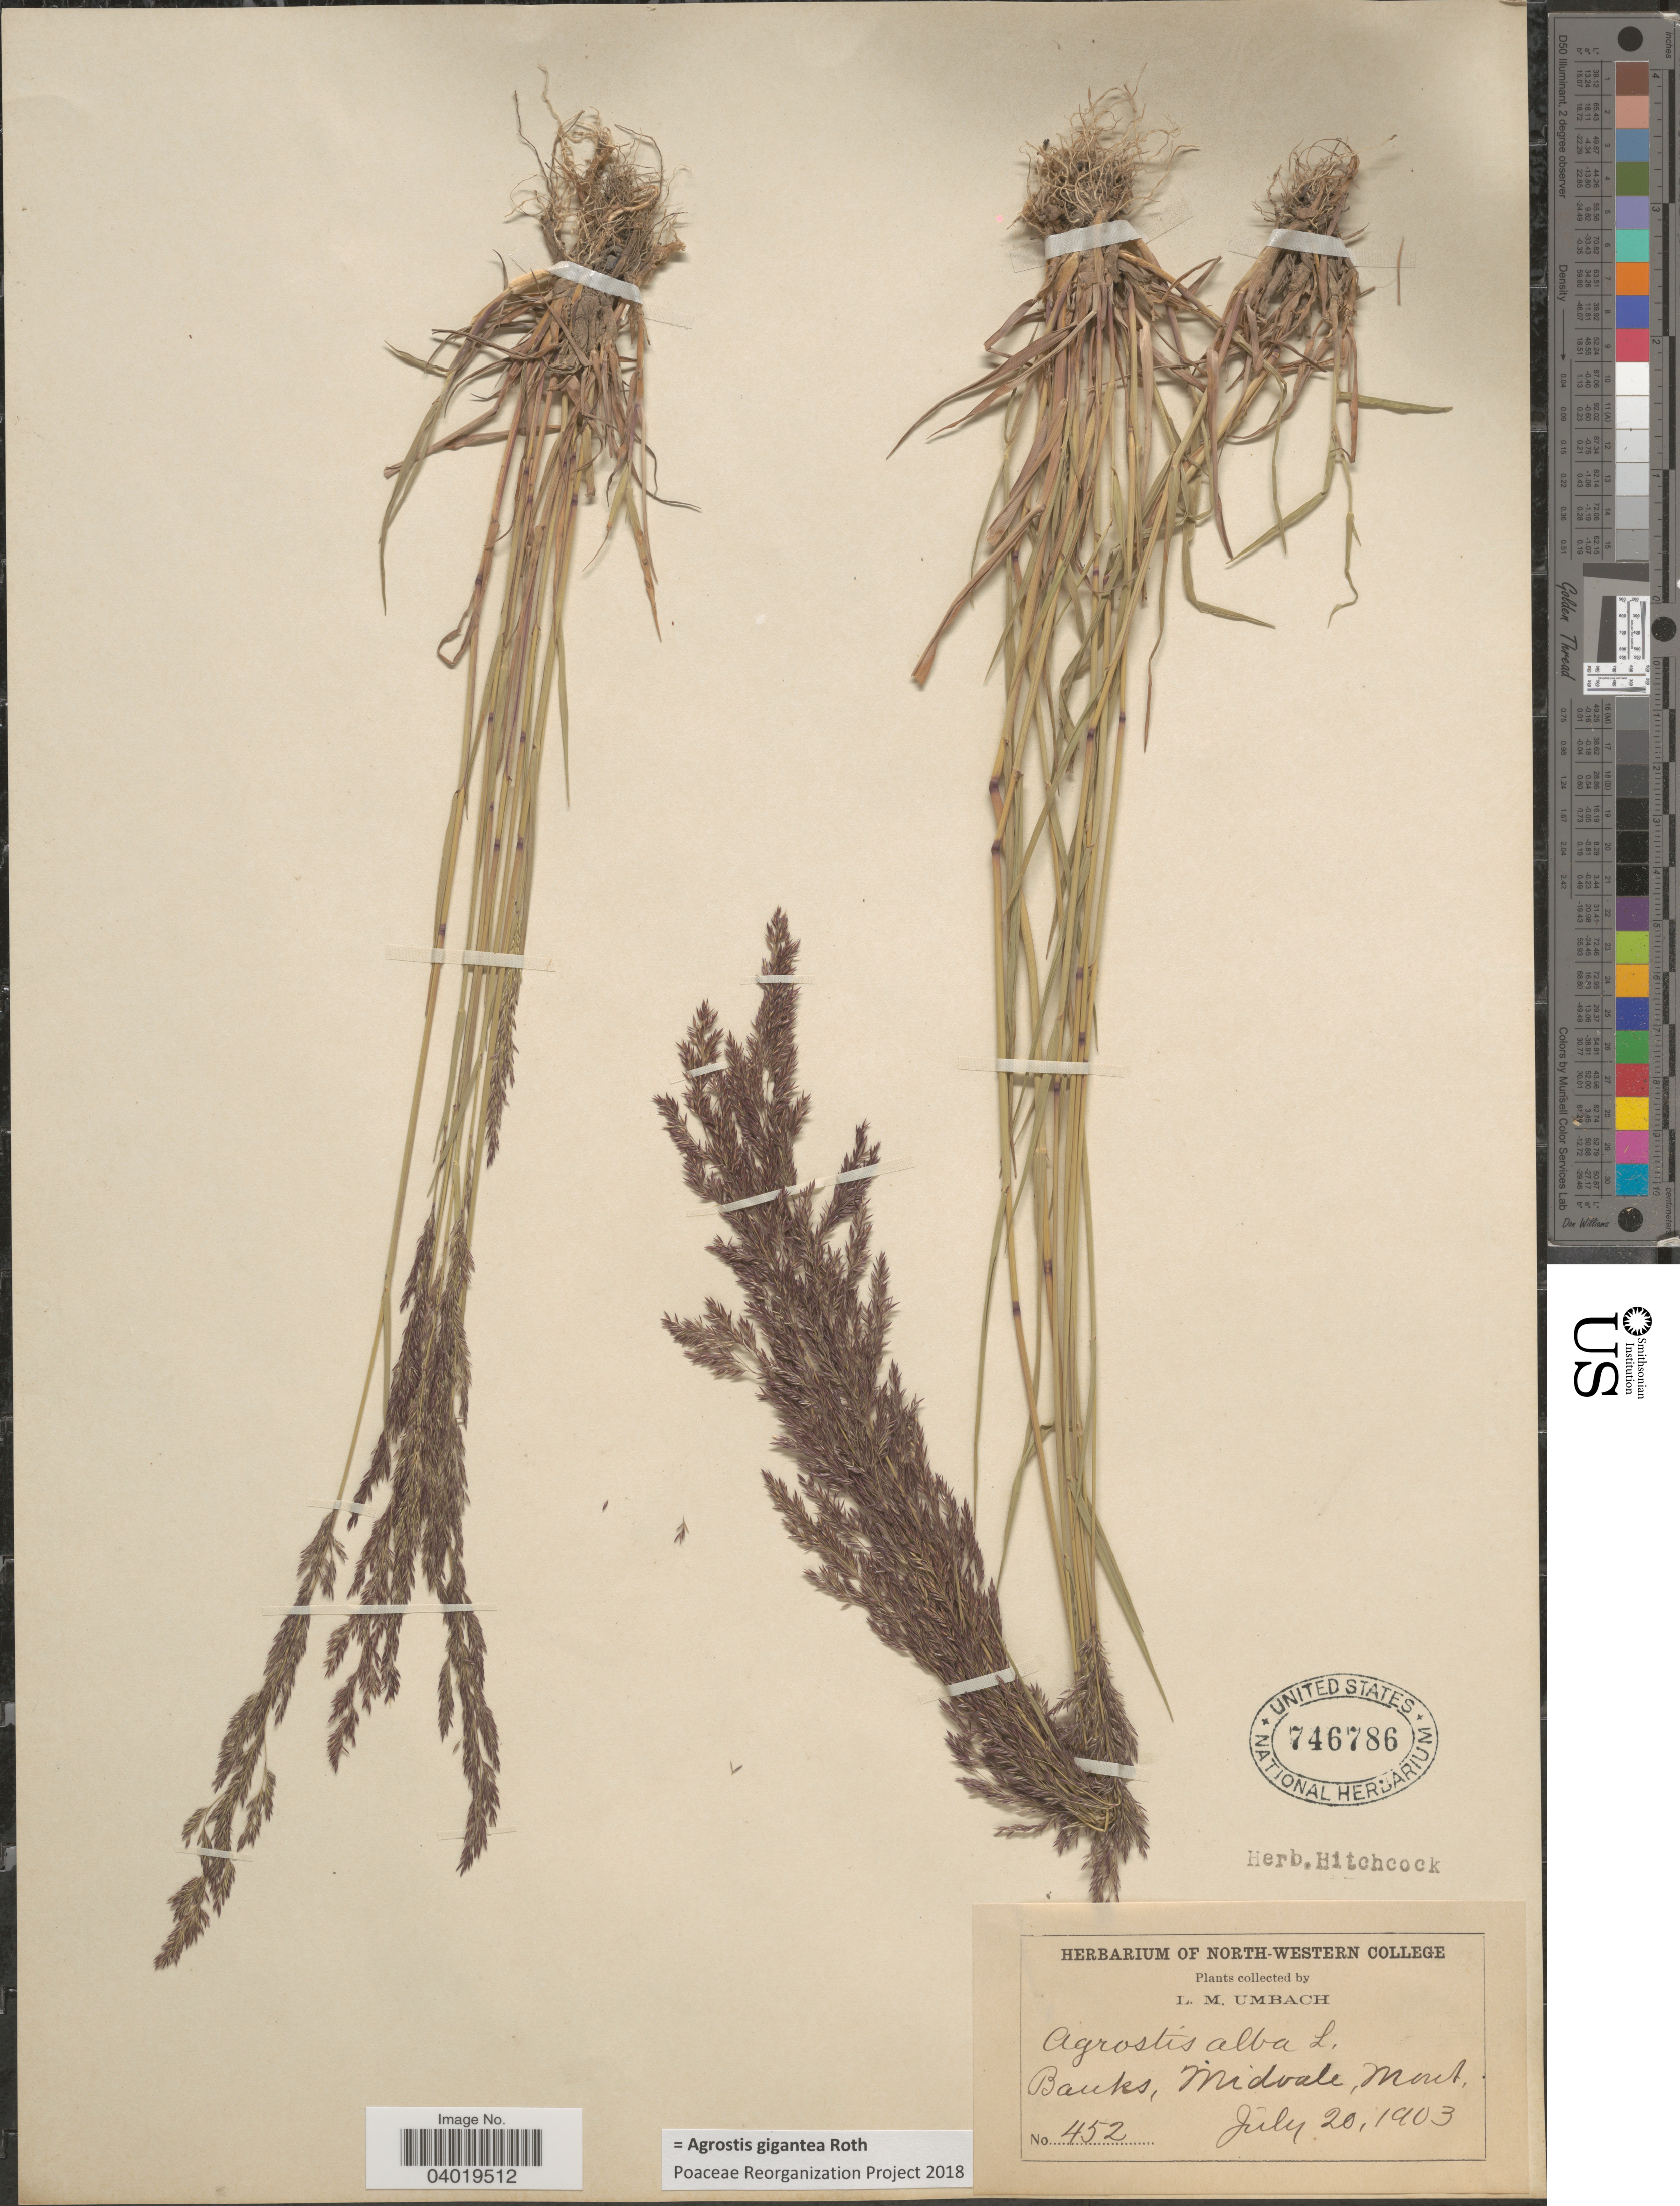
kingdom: Plantae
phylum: Tracheophyta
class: Liliopsida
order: Poales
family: Poaceae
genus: Agrostis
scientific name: Agrostis gigantea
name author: Roth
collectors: L. M. Umbach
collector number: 452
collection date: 1903-07-20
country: United States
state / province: Montana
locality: Banks, Midvale.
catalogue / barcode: US 746786